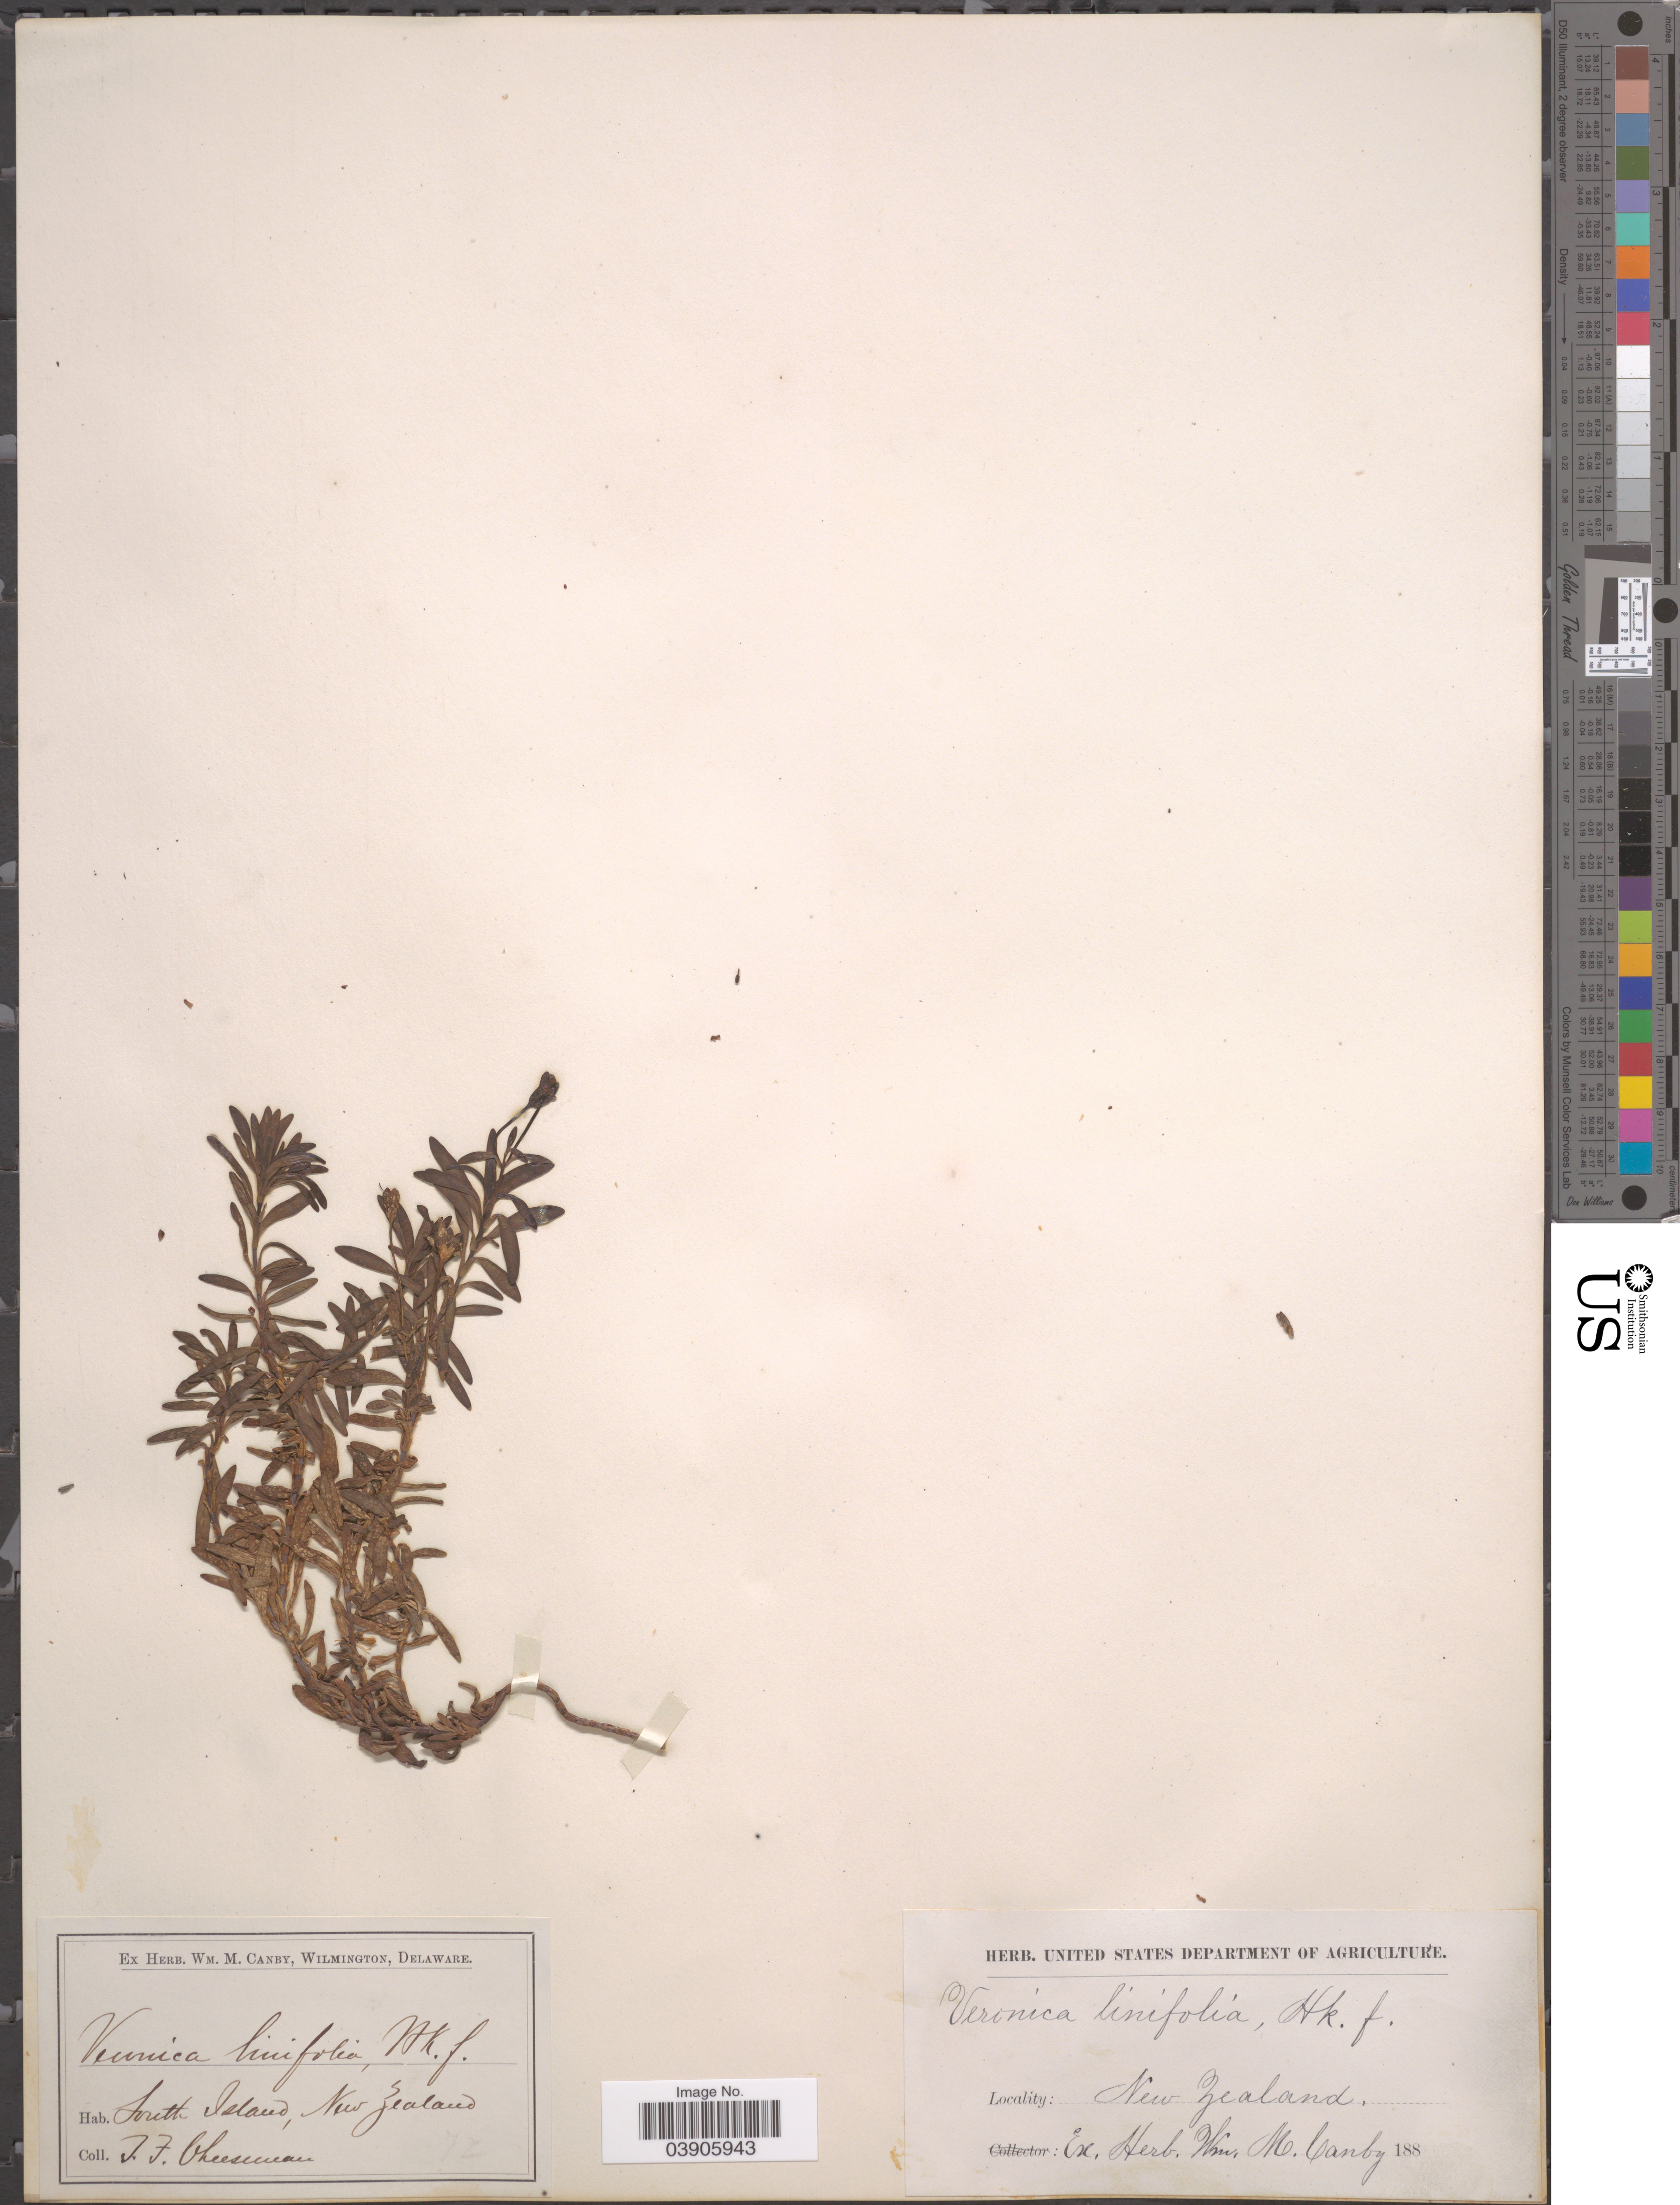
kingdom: Plantae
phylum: Tracheophyta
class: Magnoliopsida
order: Lamiales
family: Plantaginaceae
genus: Hebe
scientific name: Hebe linifolia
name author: (Hook. f.) Andersen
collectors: T. F. Cheeseman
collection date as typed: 188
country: New Zealand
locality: South Island.